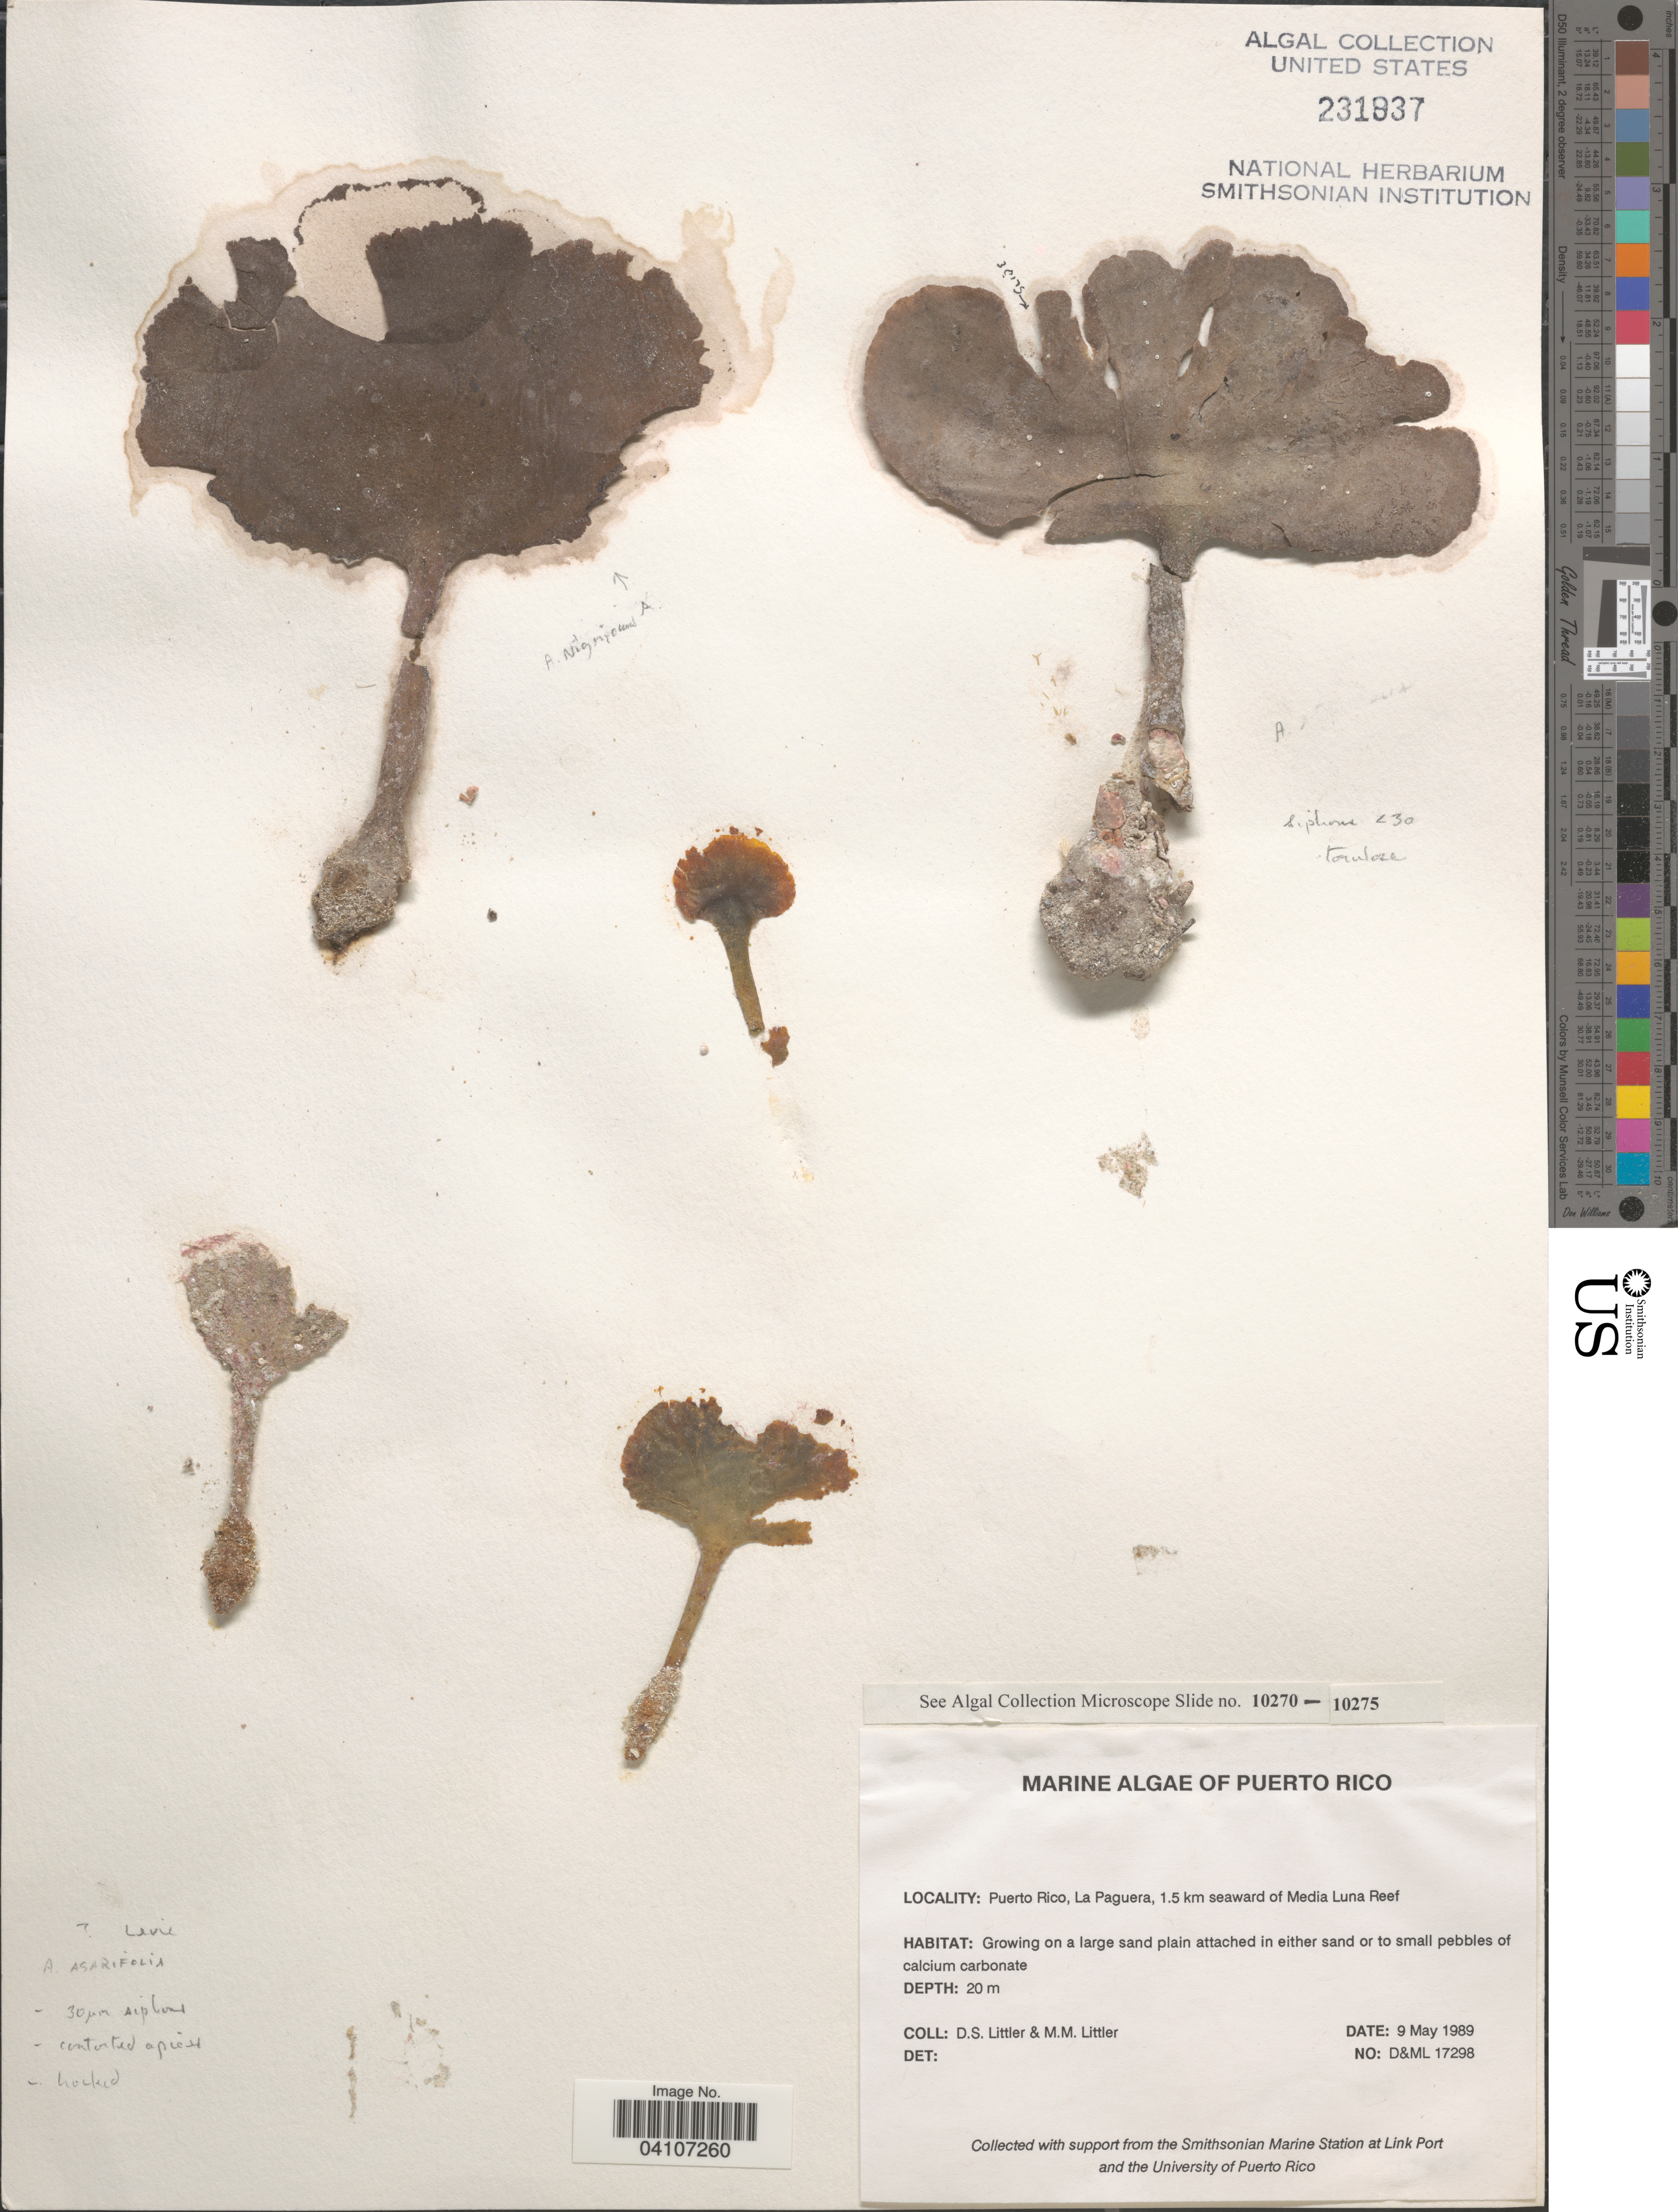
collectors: D. S. Littler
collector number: D&ML17298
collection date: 1989-05-09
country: Puerto Rico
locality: La Paguera, 1.5 km seaward of Media Luna Reef.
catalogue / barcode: US 231937